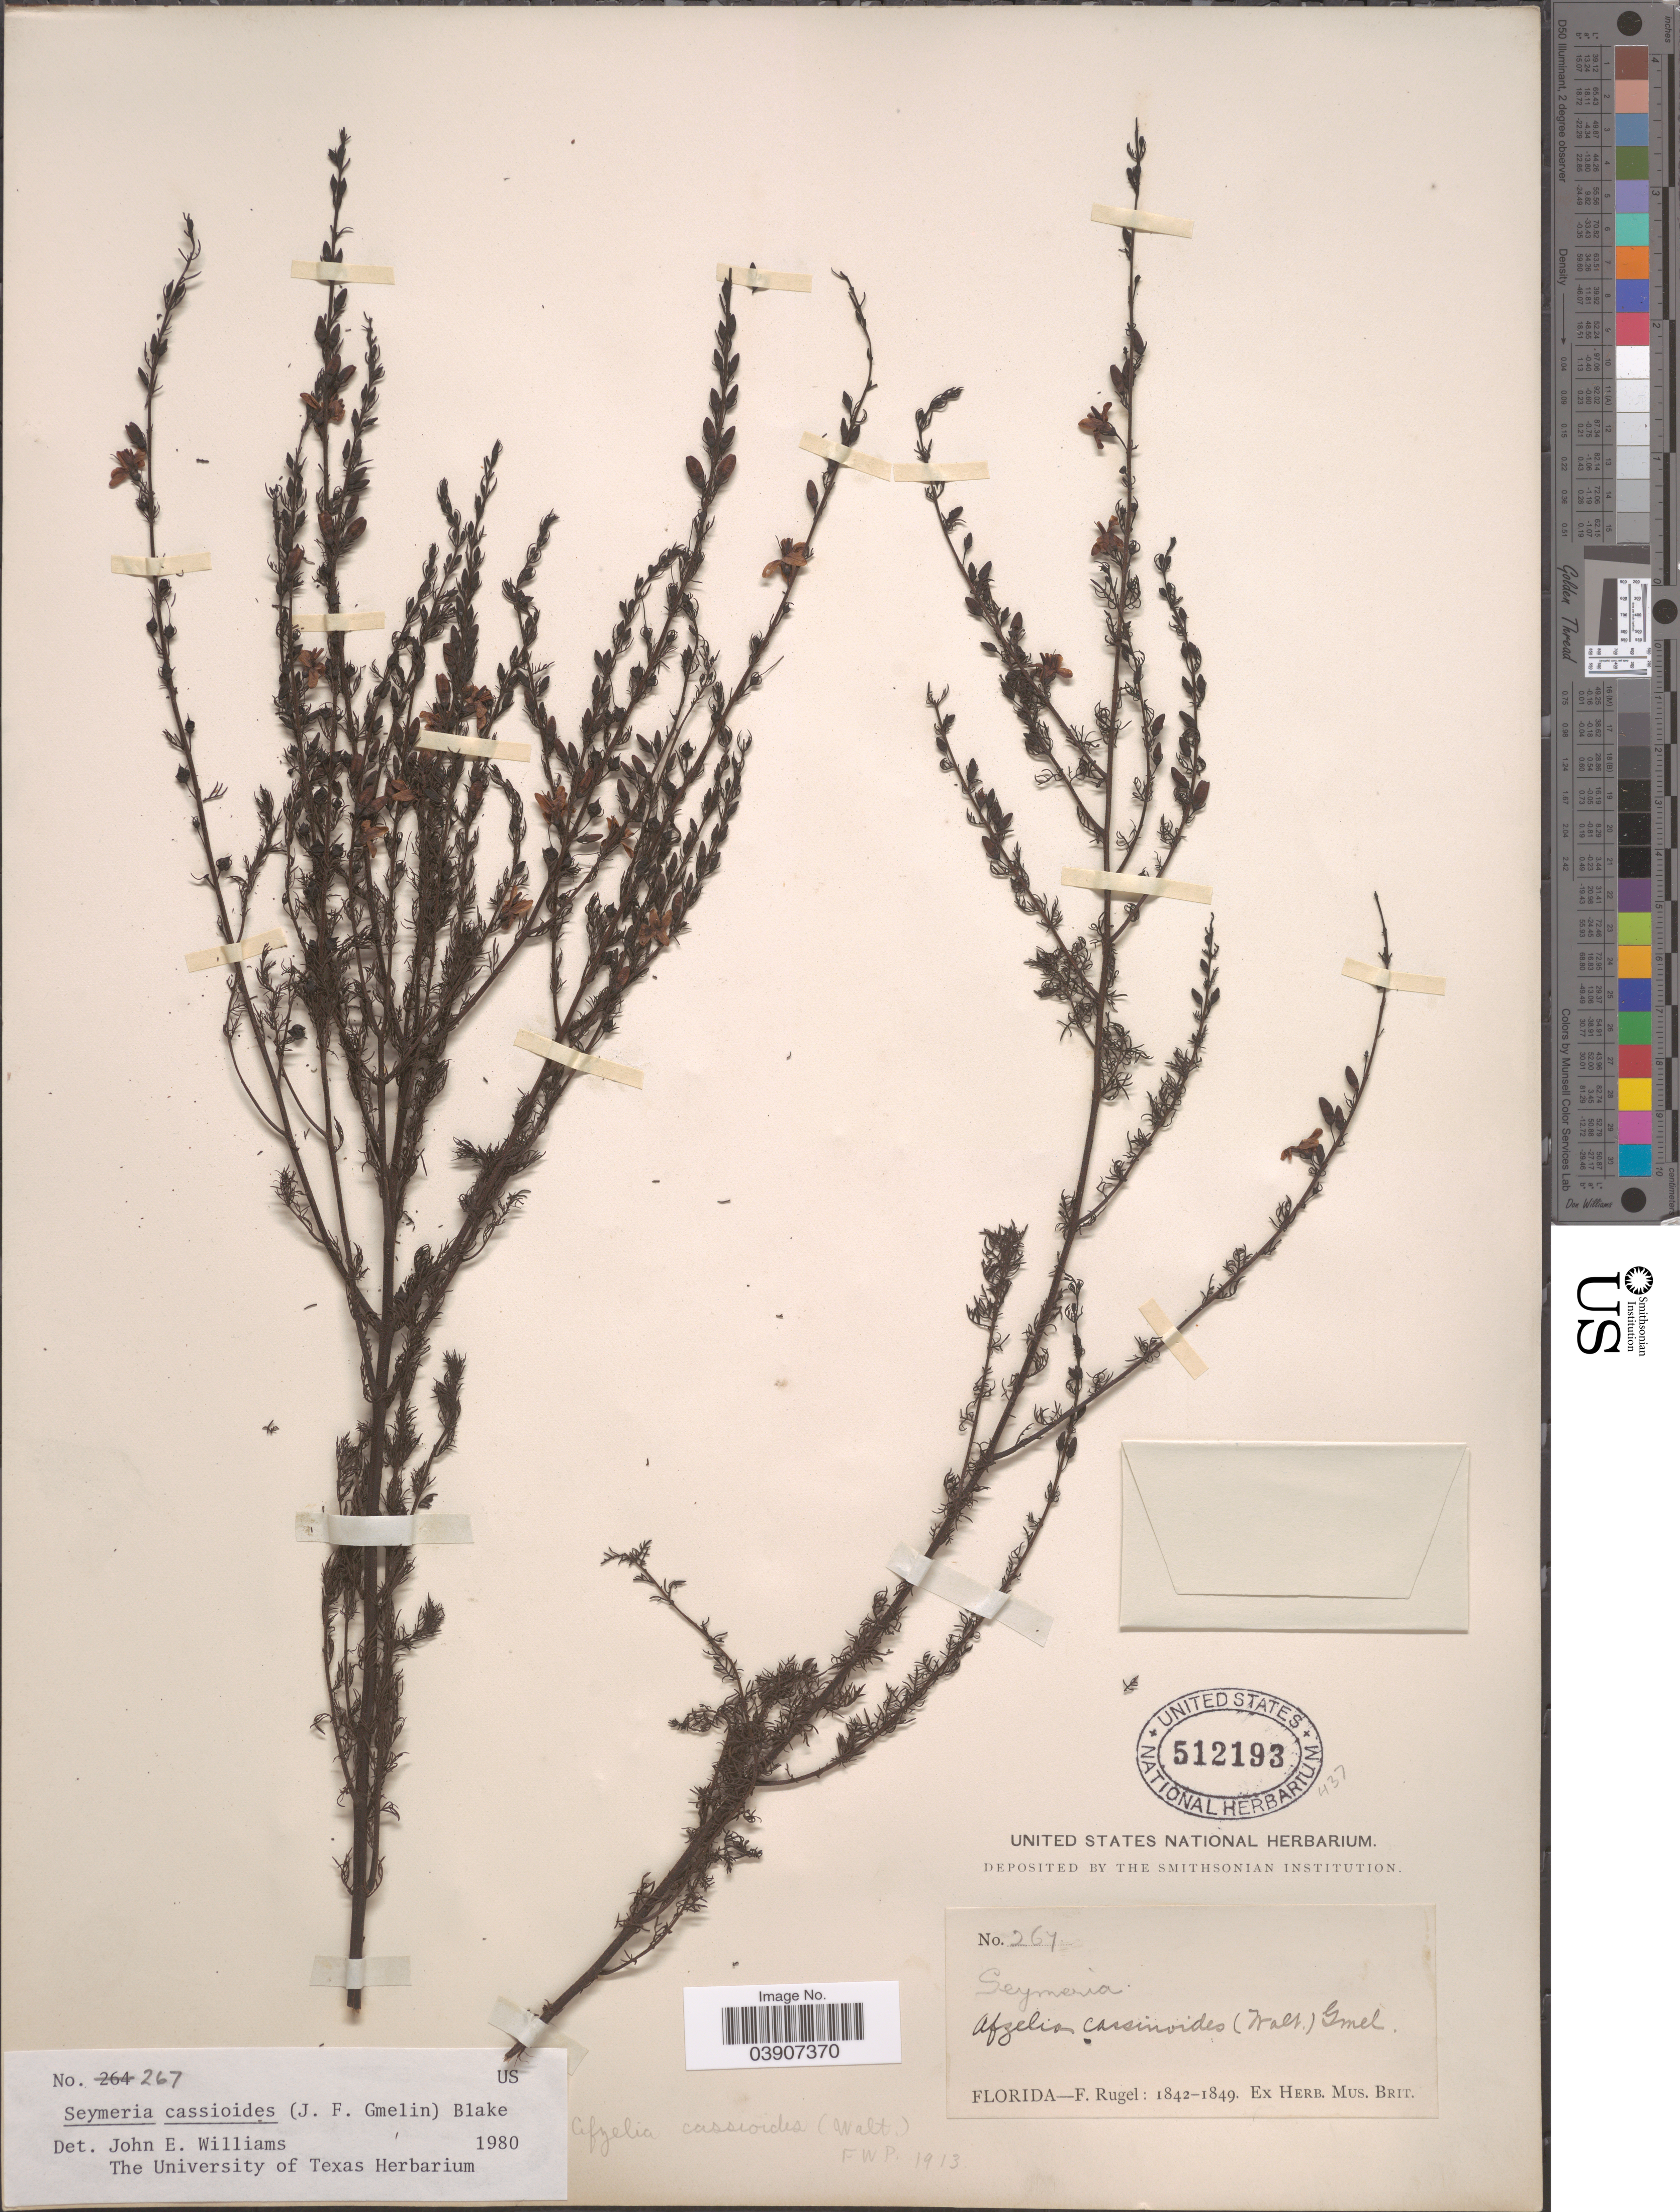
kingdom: Plantae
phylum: Tracheophyta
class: Magnoliopsida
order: Lamiales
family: Orobanchaceae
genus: Seymeria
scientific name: Seymeria cassioides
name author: (J.F. Gmel.) S.F. Blake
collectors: F. Rugel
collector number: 264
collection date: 1842/1849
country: United States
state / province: Florida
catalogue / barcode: US 512193